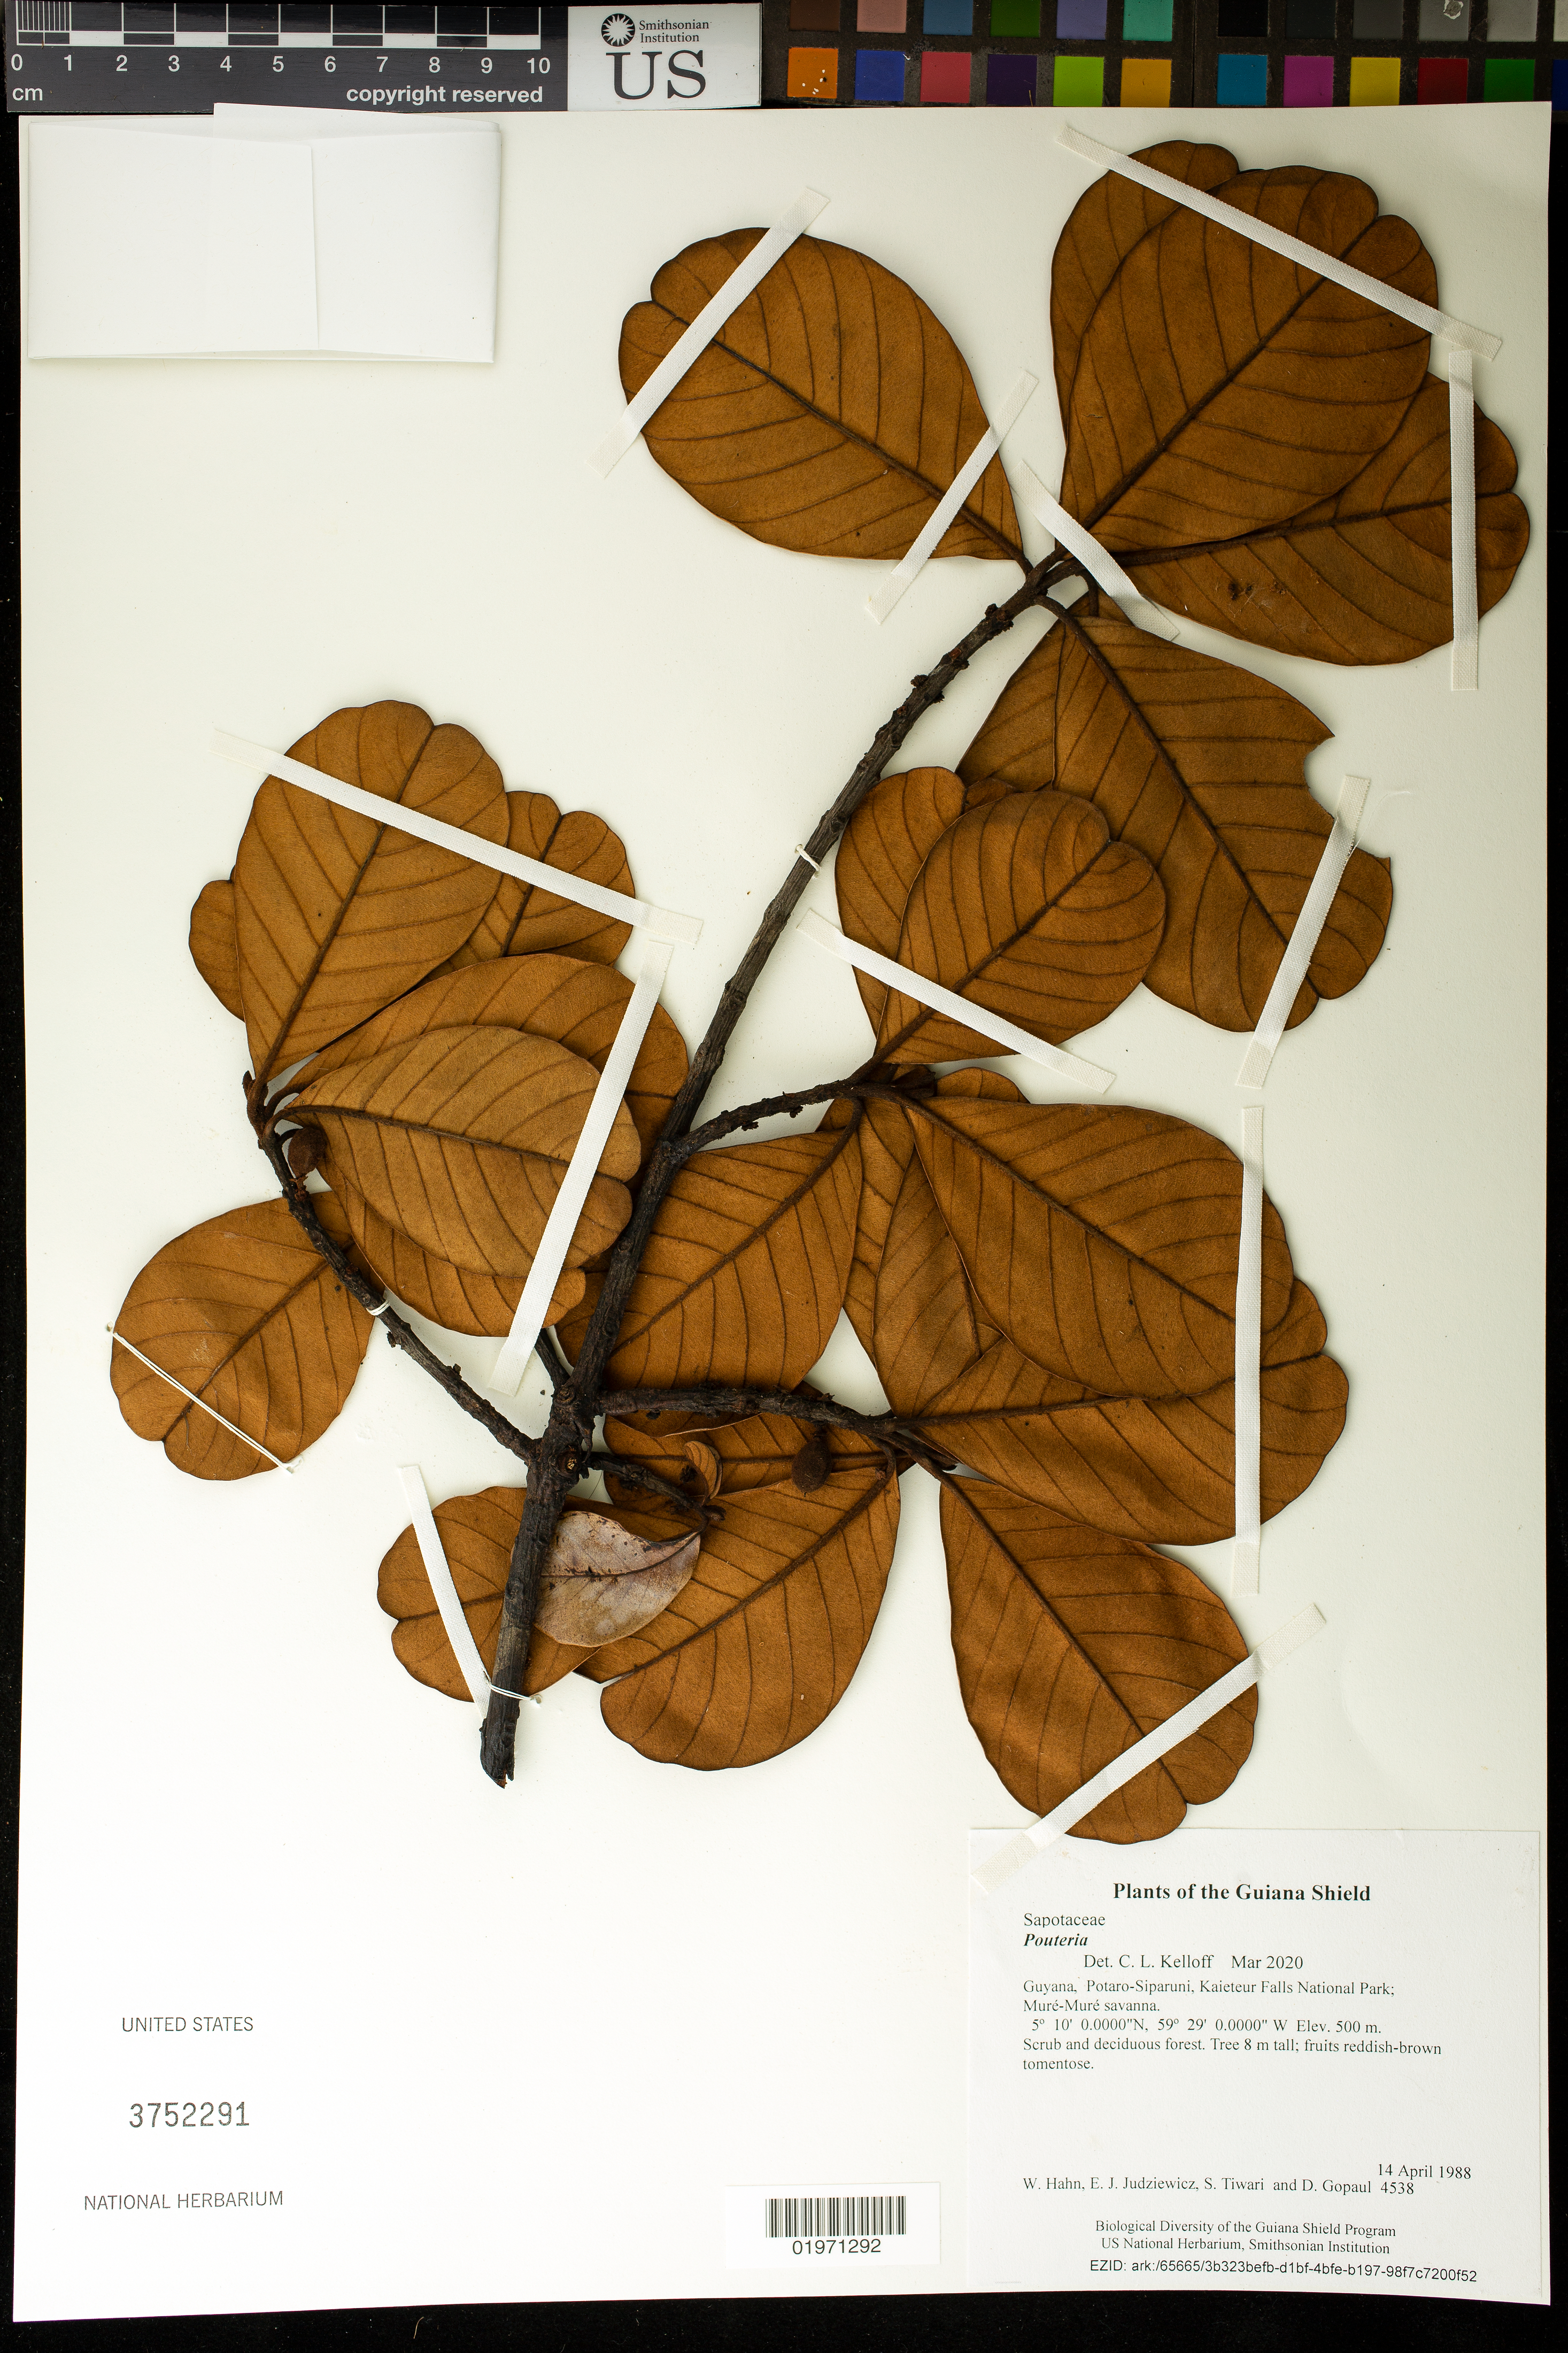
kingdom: Plantae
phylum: Tracheophyta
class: Magnoliopsida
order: Ericales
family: Sapotaceae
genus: Pouteria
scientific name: Pouteria sp.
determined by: Kelloff, C. L.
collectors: W. Hahn, E. J. Judziewicz, S. Tiwari & D. Gopaul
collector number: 4538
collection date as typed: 14 April 1988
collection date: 1988-04-14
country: Guyana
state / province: Potaro-Siparuni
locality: Kaieteur Falls National Park; Muré-Muré savanna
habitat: Scrub and deciduous forest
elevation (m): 500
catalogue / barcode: US 3752291